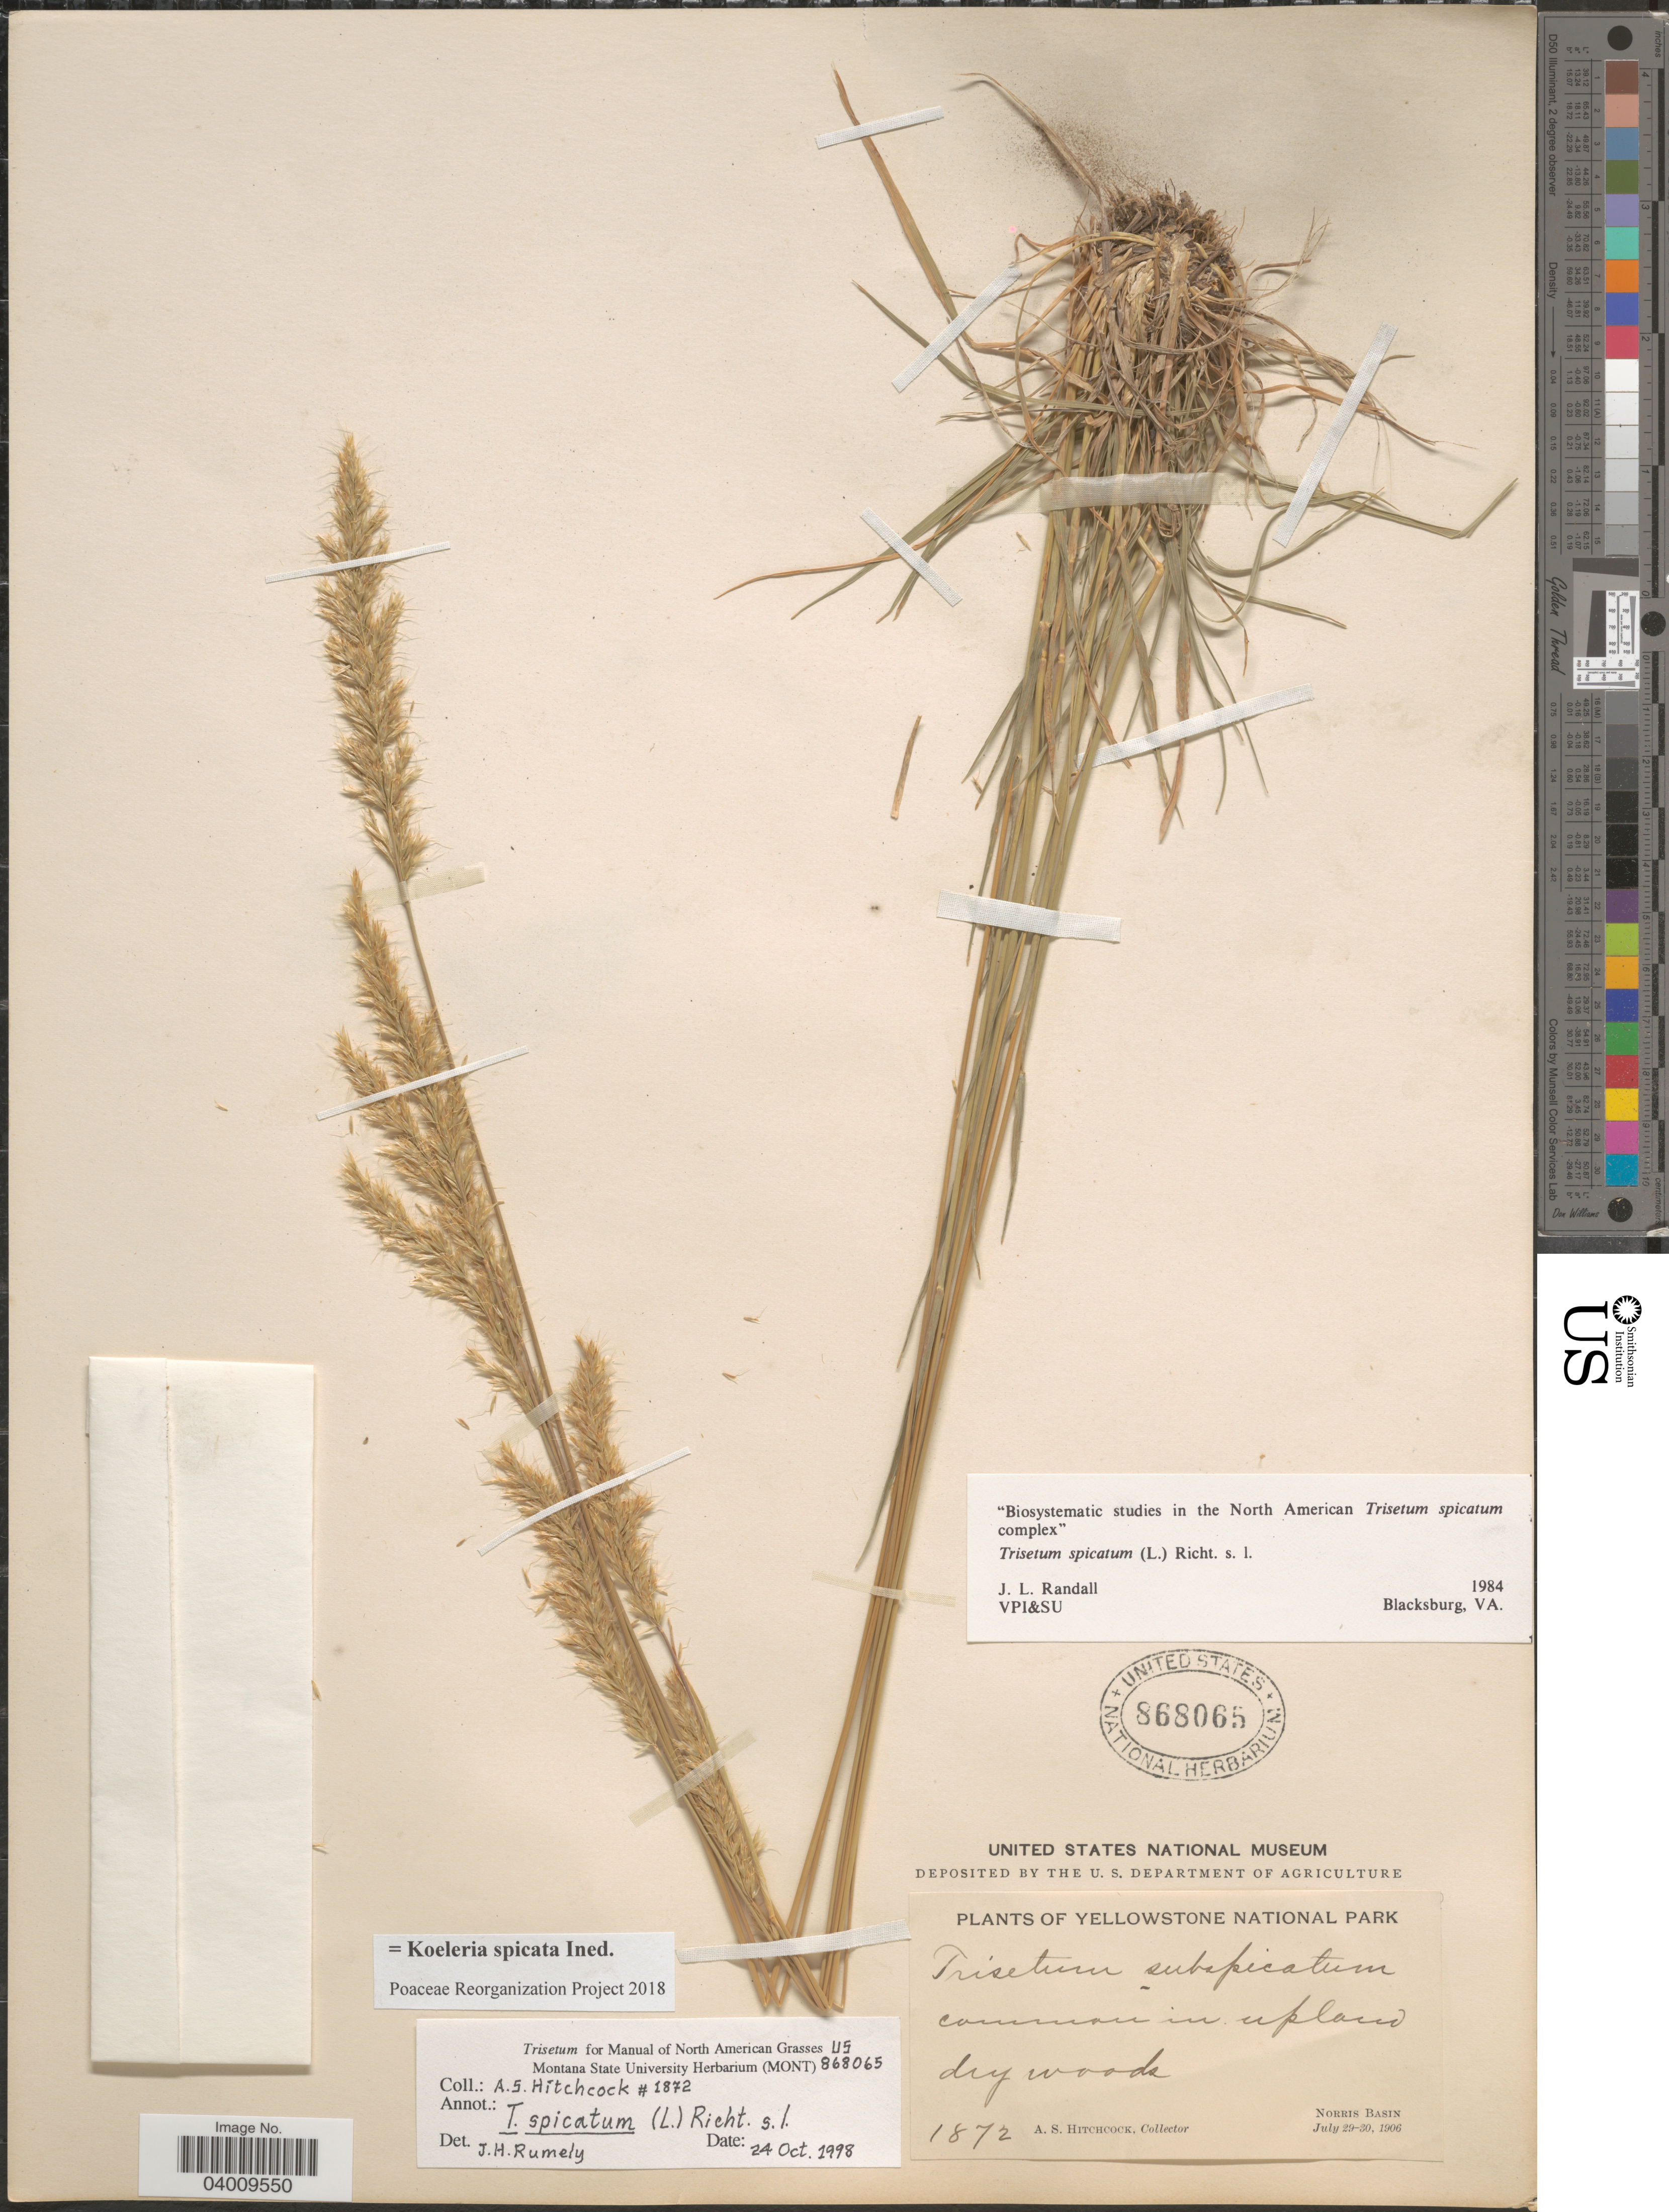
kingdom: Plantae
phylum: Tracheophyta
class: Liliopsida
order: Poales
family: Poaceae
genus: Koeleria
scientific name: Koeleria spicata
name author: (L.) Barberá et al.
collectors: A. S. Hitchcock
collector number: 1872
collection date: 1906-07-29/1906-07-30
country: United States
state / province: Wyoming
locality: Yellowstone National Park. Norris Basin.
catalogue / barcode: US 868065